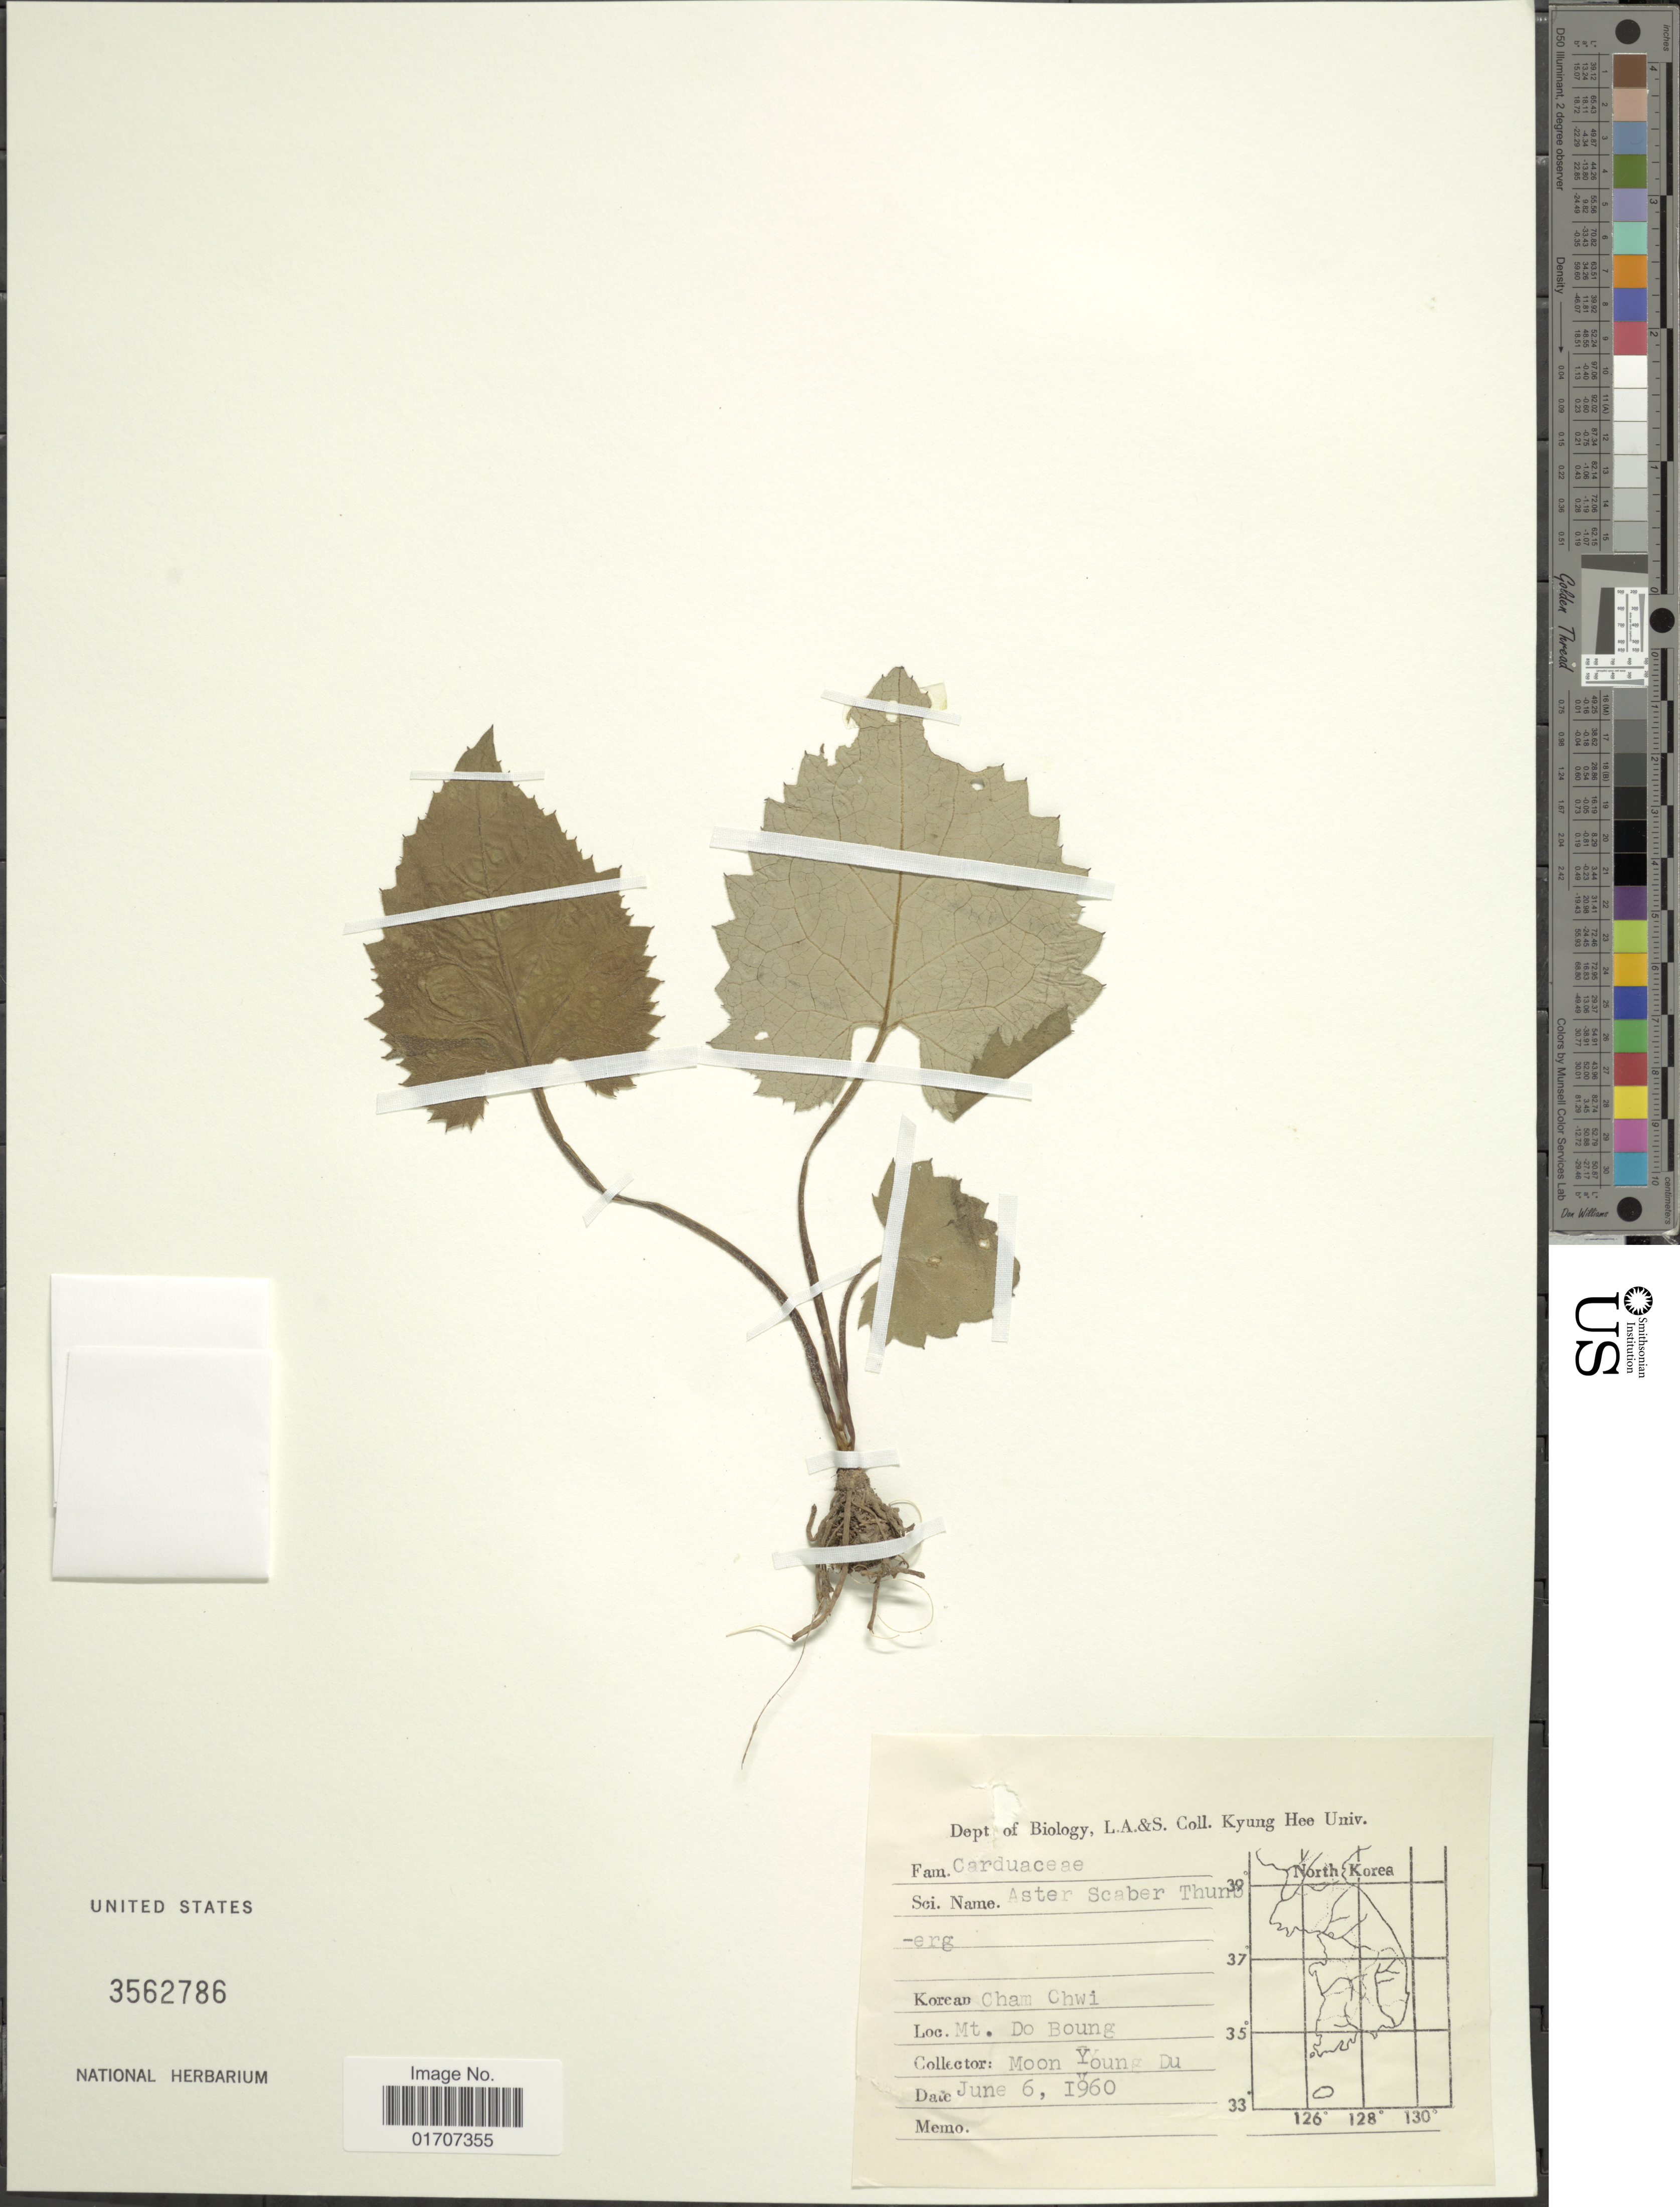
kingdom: Plantae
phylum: Tracheophyta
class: Magnoliopsida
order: Asterales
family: Asteraceae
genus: Doellingeria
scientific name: Doellingeria scabra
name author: (Thunb.) Nees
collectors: M. Young Du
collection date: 1960-06-06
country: South Korea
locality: Mt. Do Boung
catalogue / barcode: US 3562786